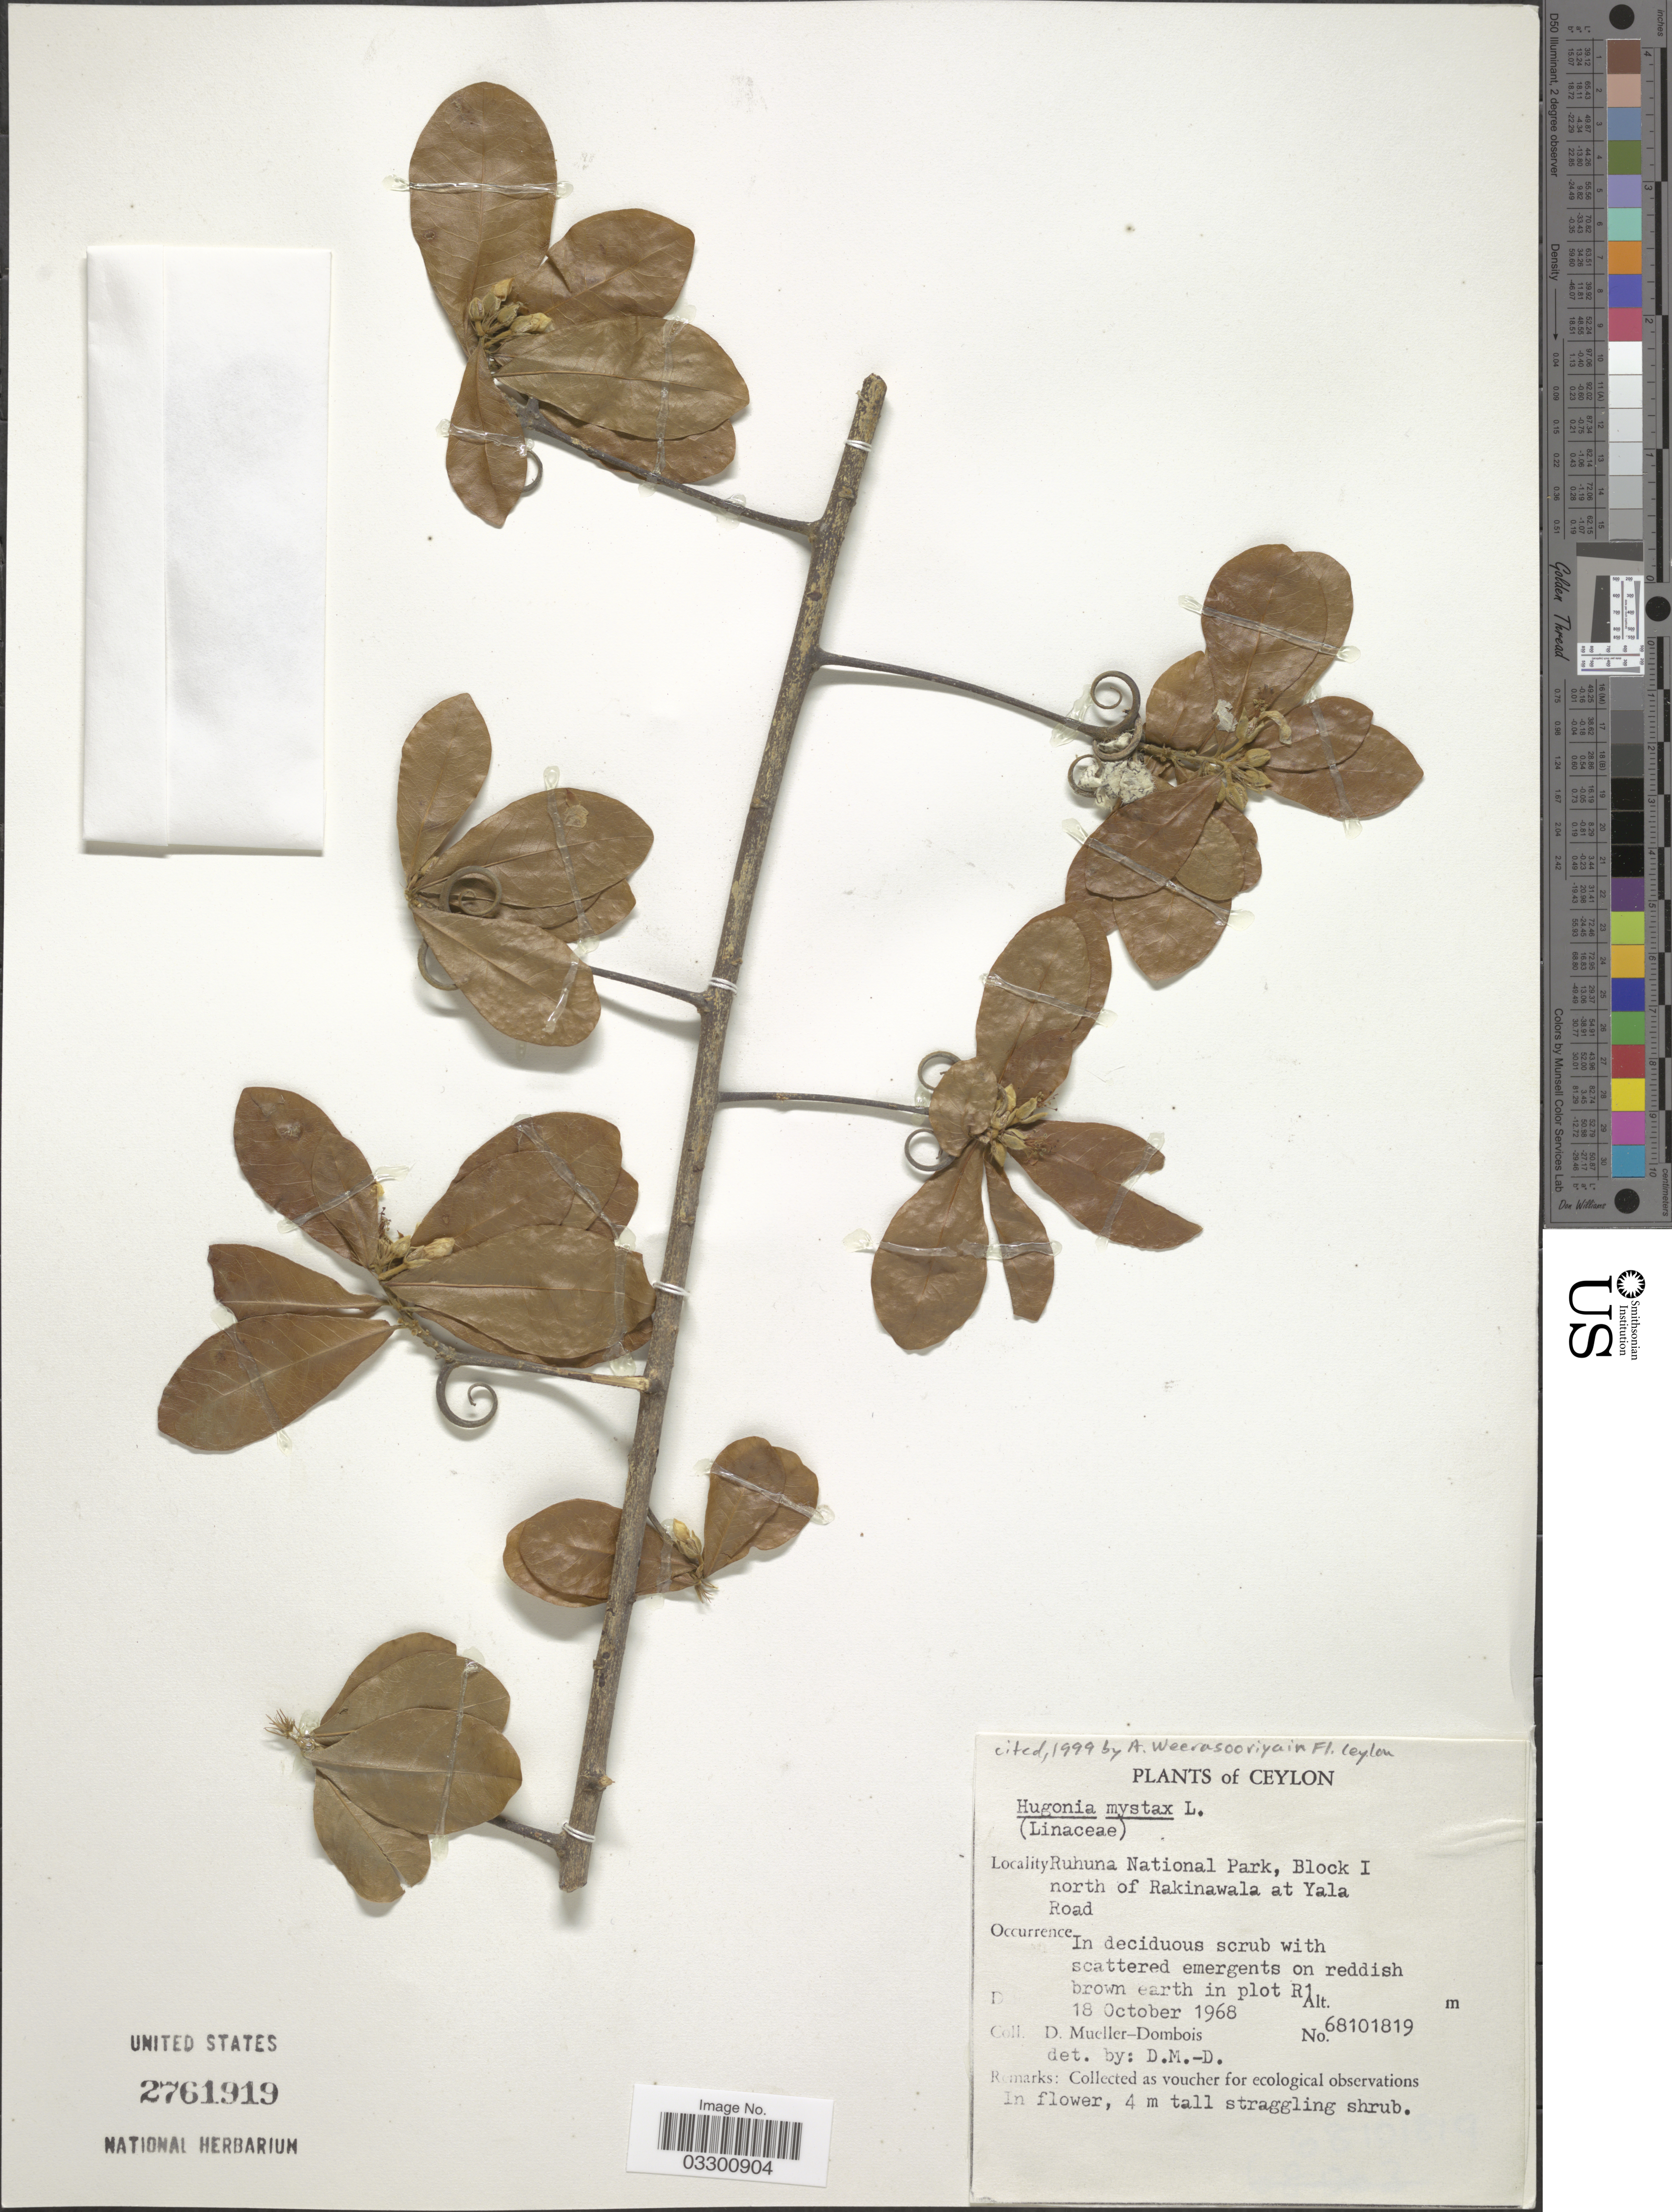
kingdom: Plantae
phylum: Tracheophyta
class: Magnoliopsida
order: Malpighiales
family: Linaceae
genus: Hugonia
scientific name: Hugonia mystax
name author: L.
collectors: D. Mueller-Dombois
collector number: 68101819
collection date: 1968-10-18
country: Sri Lanka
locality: Ceylon, Ruhuna National Park, Block I north of Rakinawala at Yala road.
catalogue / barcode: US 2761919